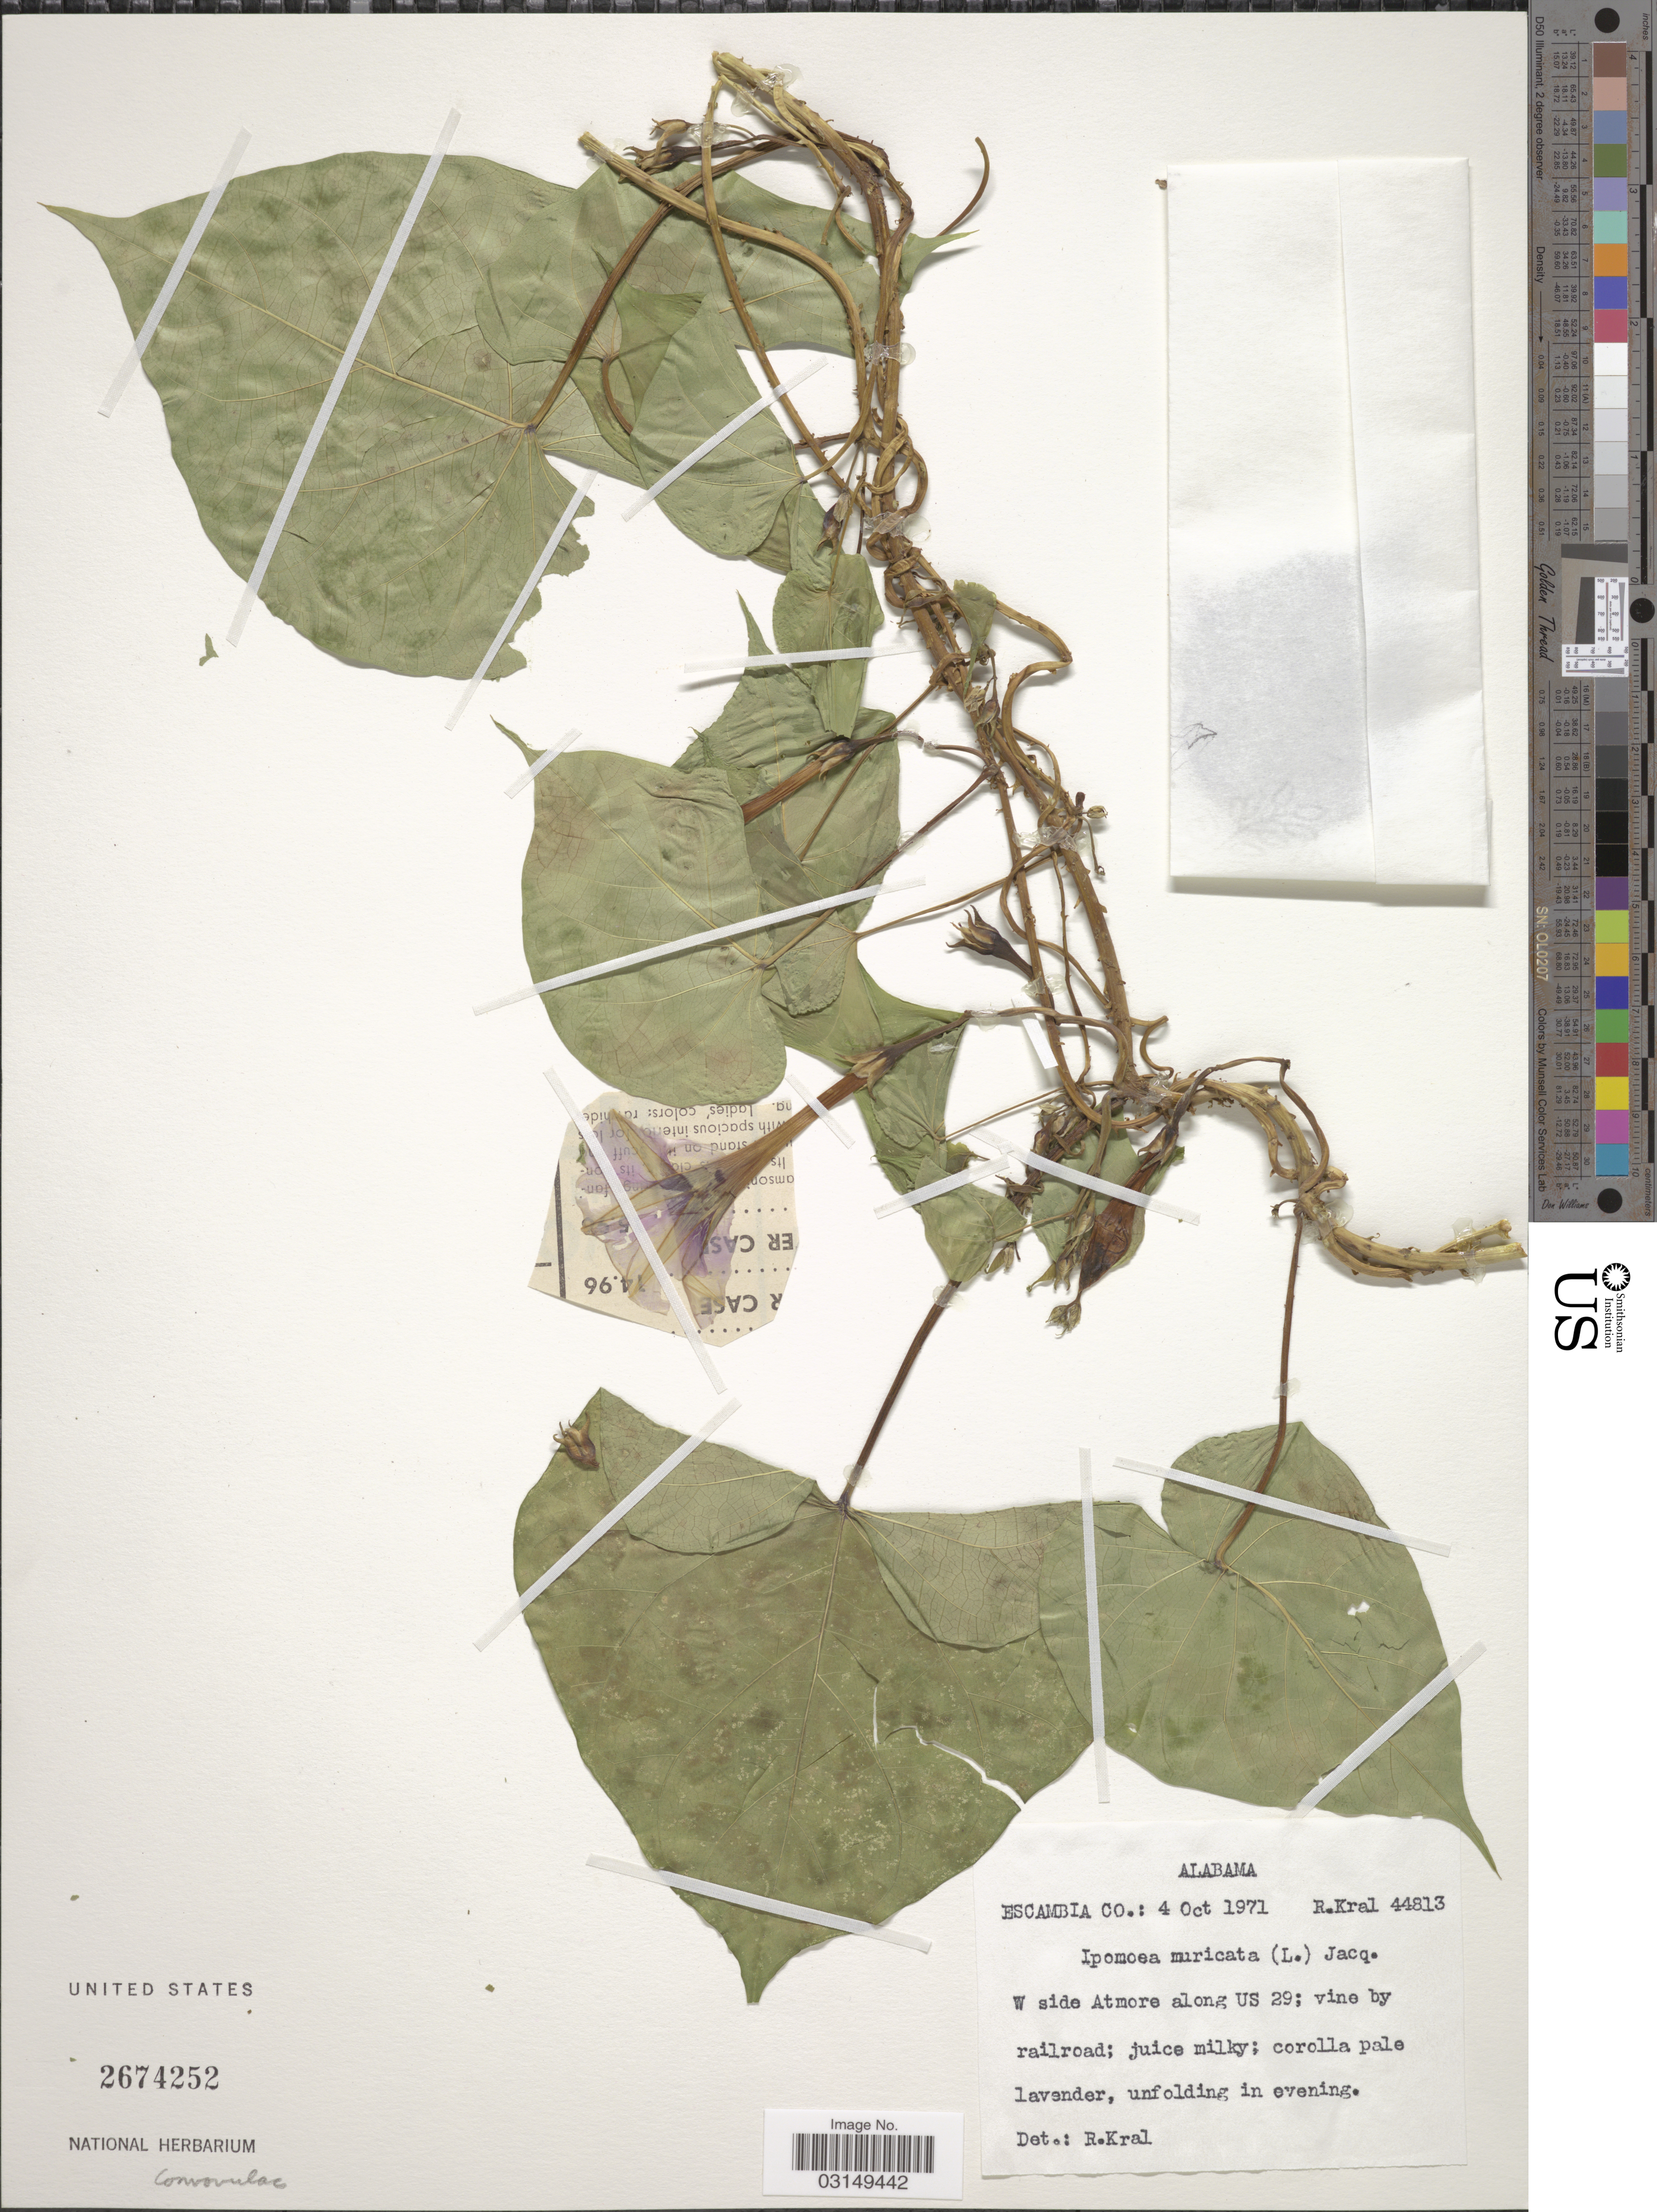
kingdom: Plantae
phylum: Tracheophyta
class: Magnoliopsida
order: Solanales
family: Convolvulaceae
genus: Ipomoea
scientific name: Ipomoea turbinata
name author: Lag.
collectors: R. Kral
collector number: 44813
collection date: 1971-10-04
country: United States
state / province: Alabama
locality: W side Atmore along US 29; vine by railroad; juice milky.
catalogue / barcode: US 2674252